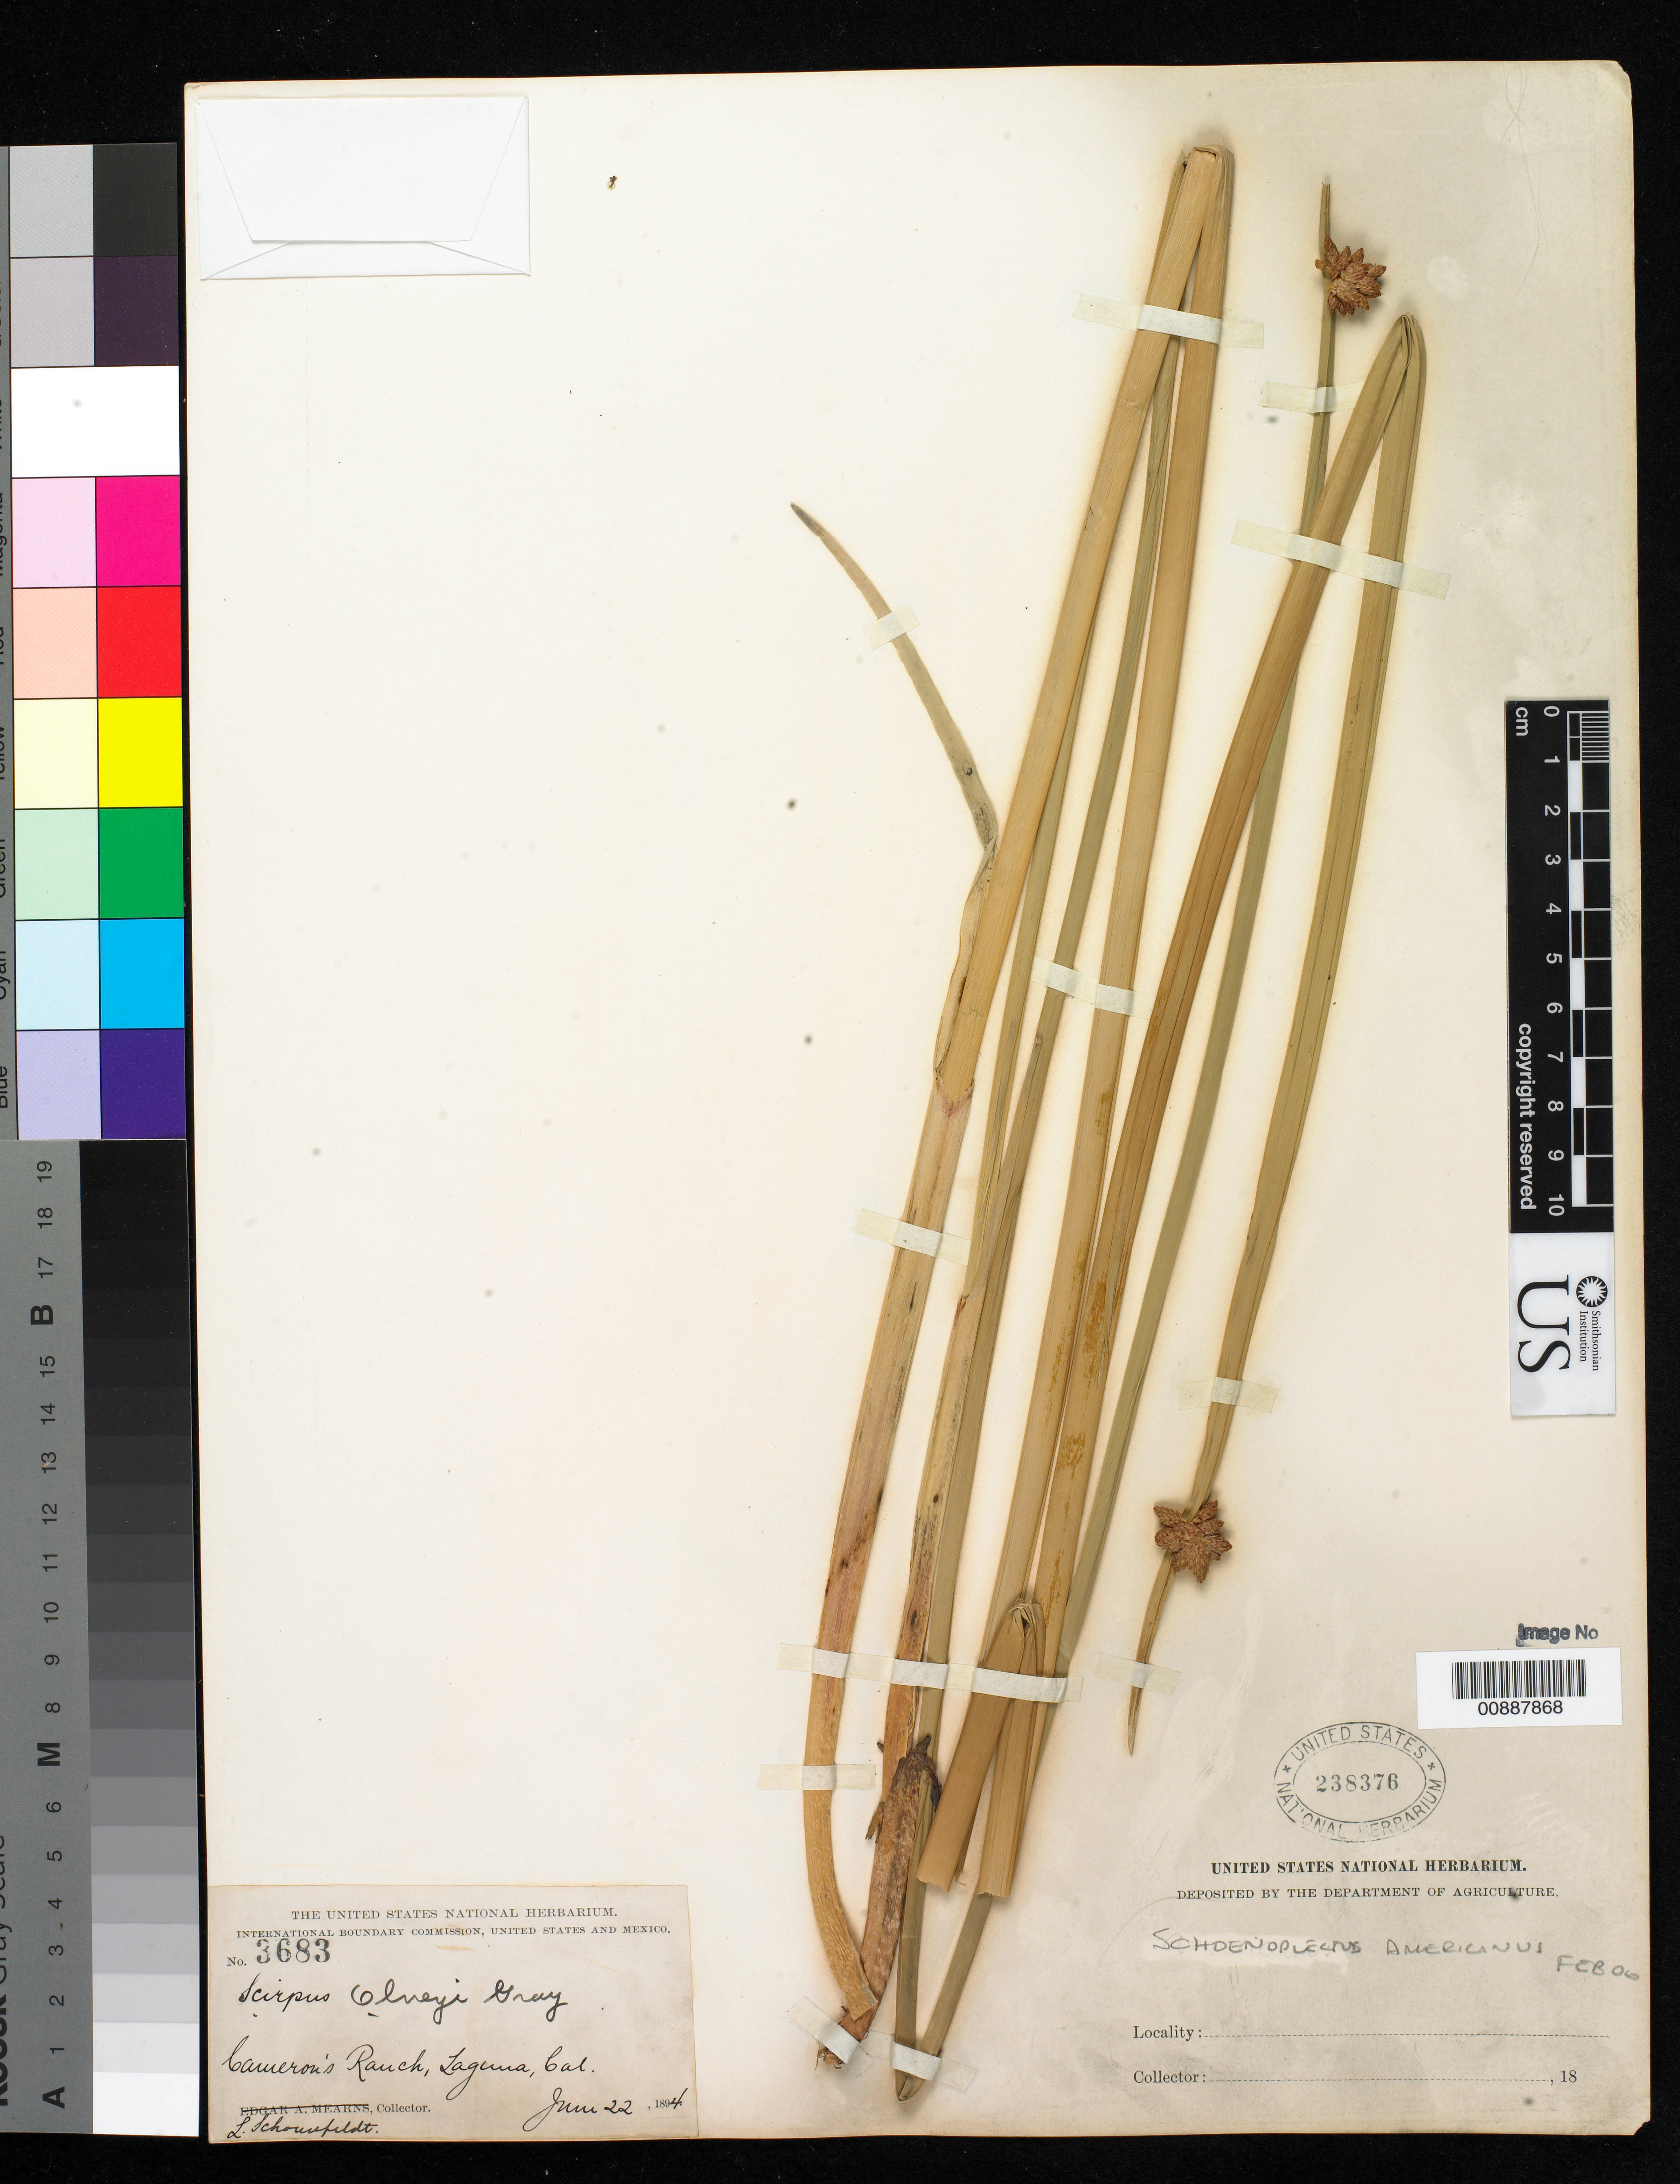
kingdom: Plantae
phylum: Tracheophyta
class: Liliopsida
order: Poales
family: Cyperaceae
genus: Schoenoplectus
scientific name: Schoenoplectus americanus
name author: (Pers.) Volkart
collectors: L. Schoenfeldt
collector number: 3683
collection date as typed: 22 Jun 1894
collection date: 1894-06-22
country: United States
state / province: California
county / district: Orange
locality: Cameron's Ranch, Laguna, California.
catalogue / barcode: US 238376